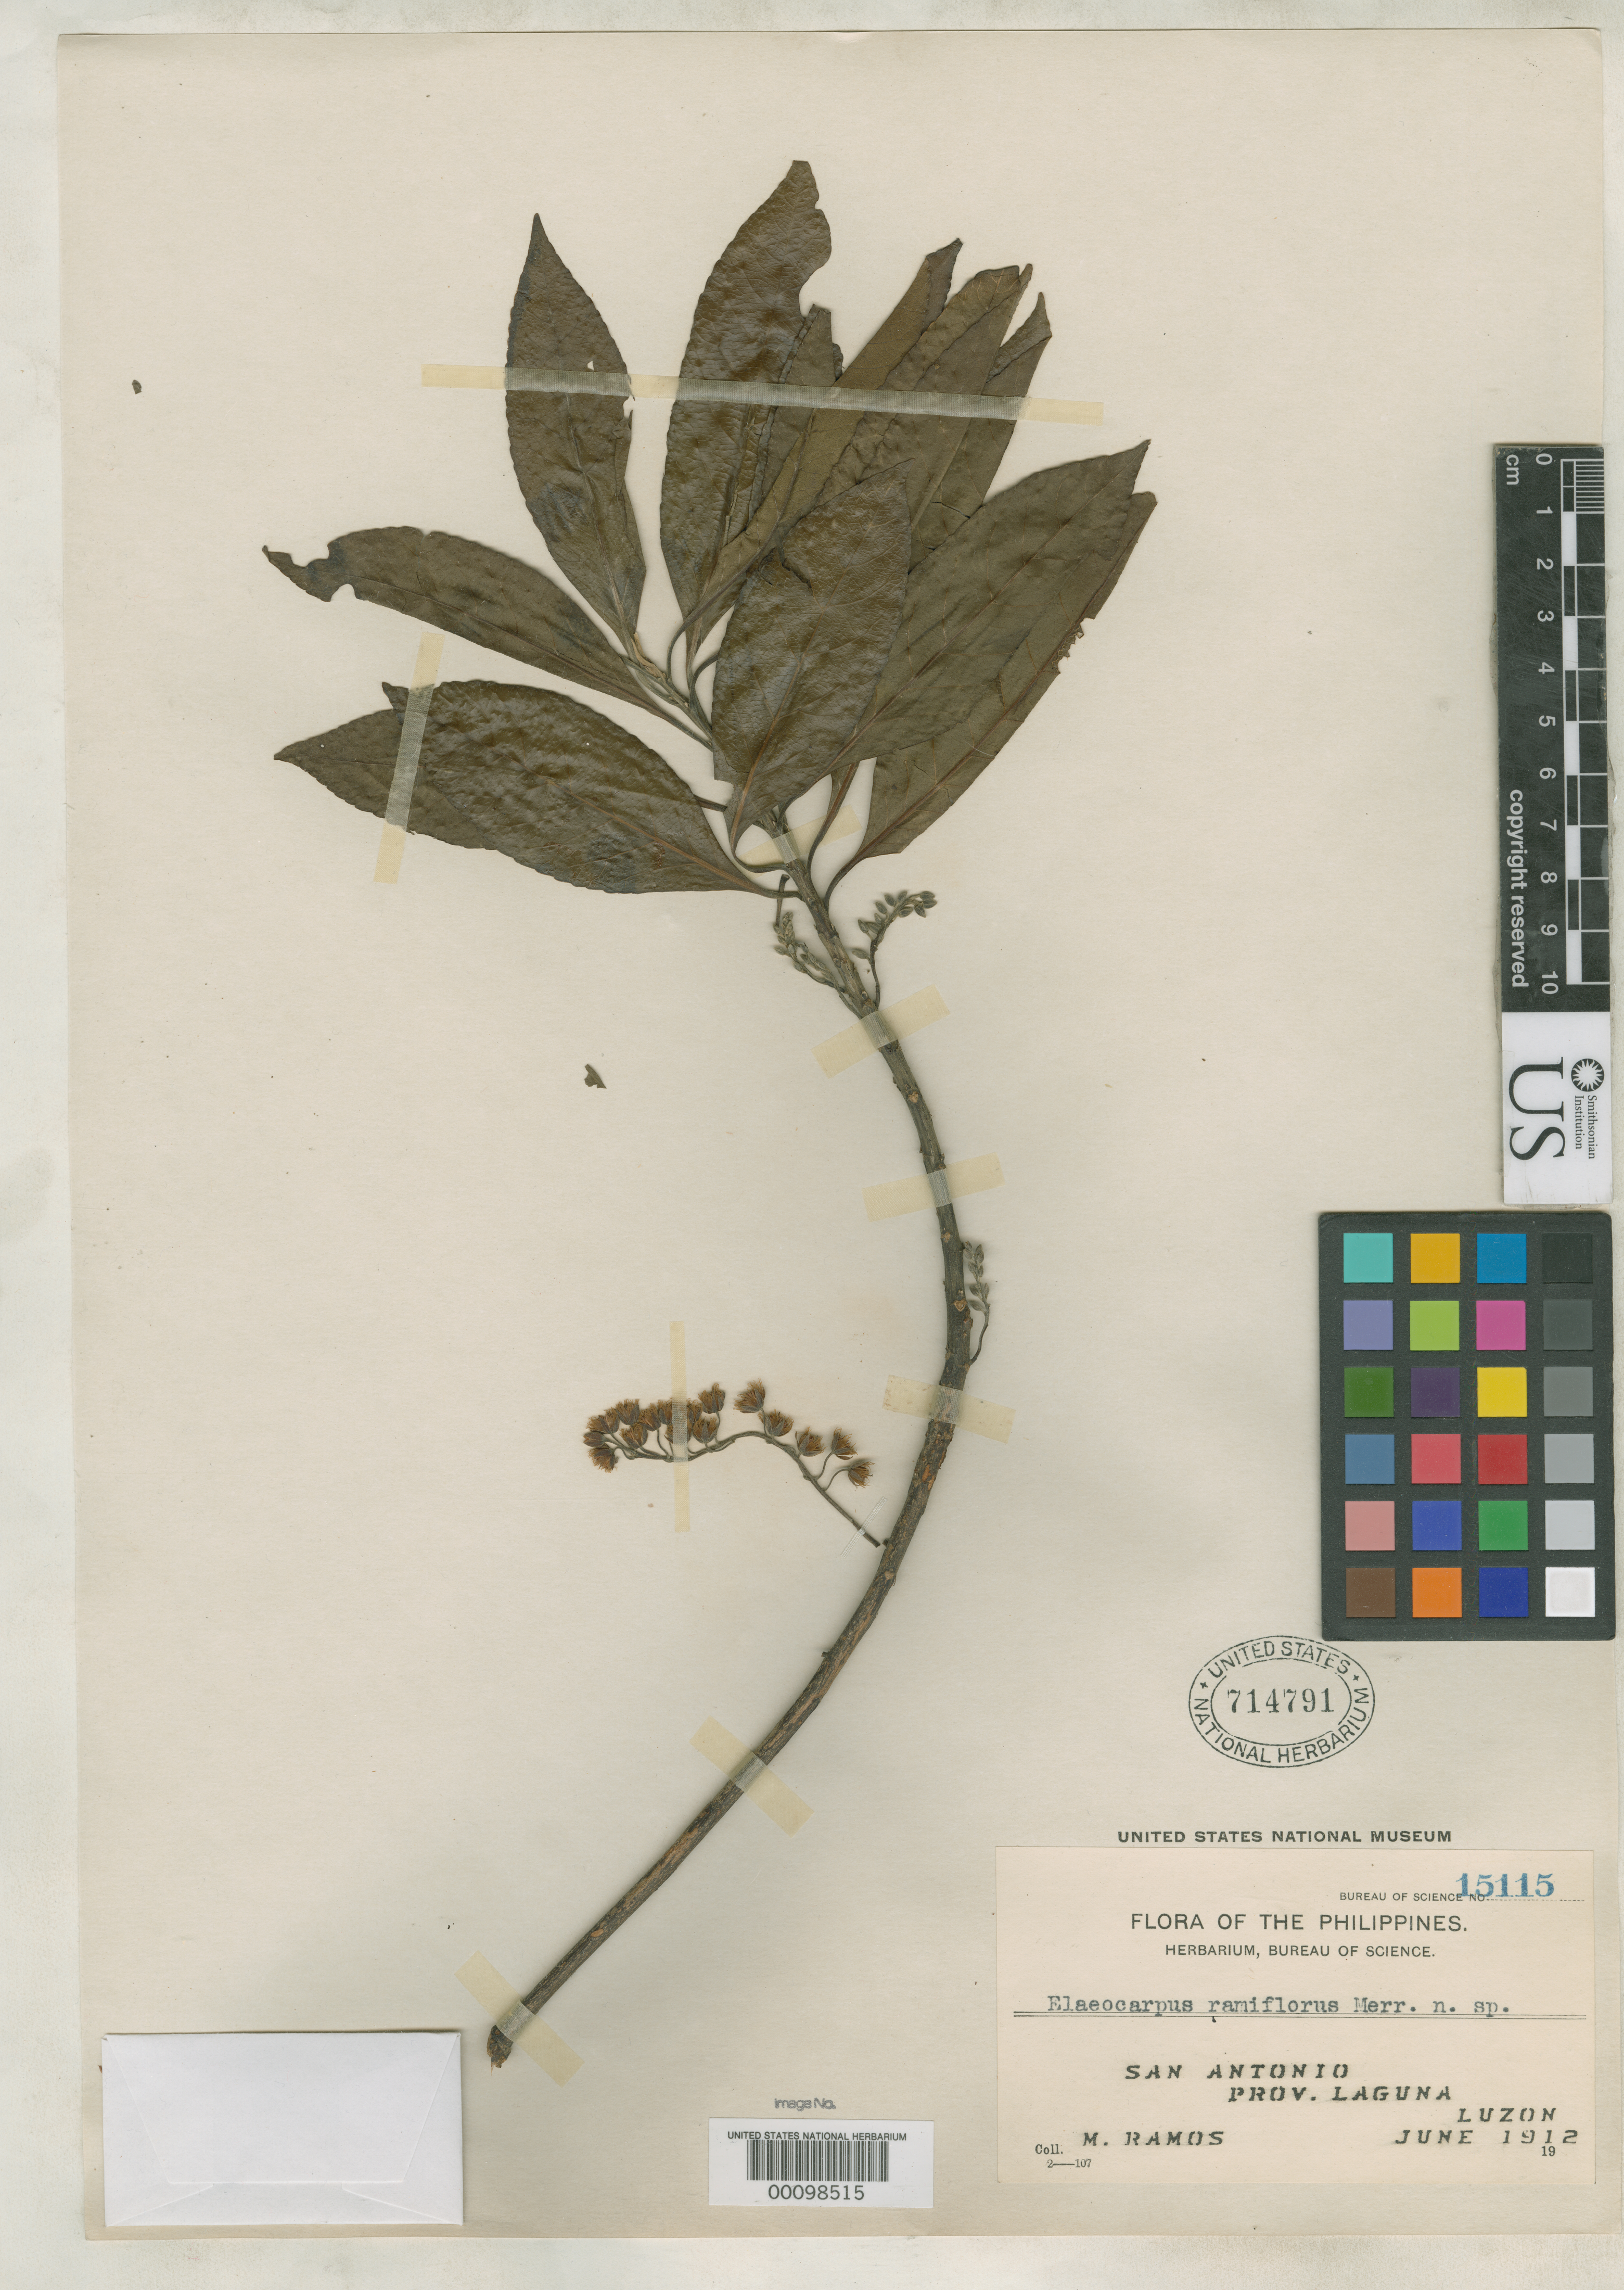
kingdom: Plantae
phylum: Tracheophyta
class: Magnoliopsida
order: Oxalidales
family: Elaeocarpaceae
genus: Elaeocarpus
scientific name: Elaeocarpus ramiflorus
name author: Merr.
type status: Isotype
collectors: M. Ramos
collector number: Bur. Sci. 15115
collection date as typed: Jun 1912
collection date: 1912-06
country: Philippines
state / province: Calabarzon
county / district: Laguna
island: Luzon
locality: San Antonio.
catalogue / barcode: US 714791